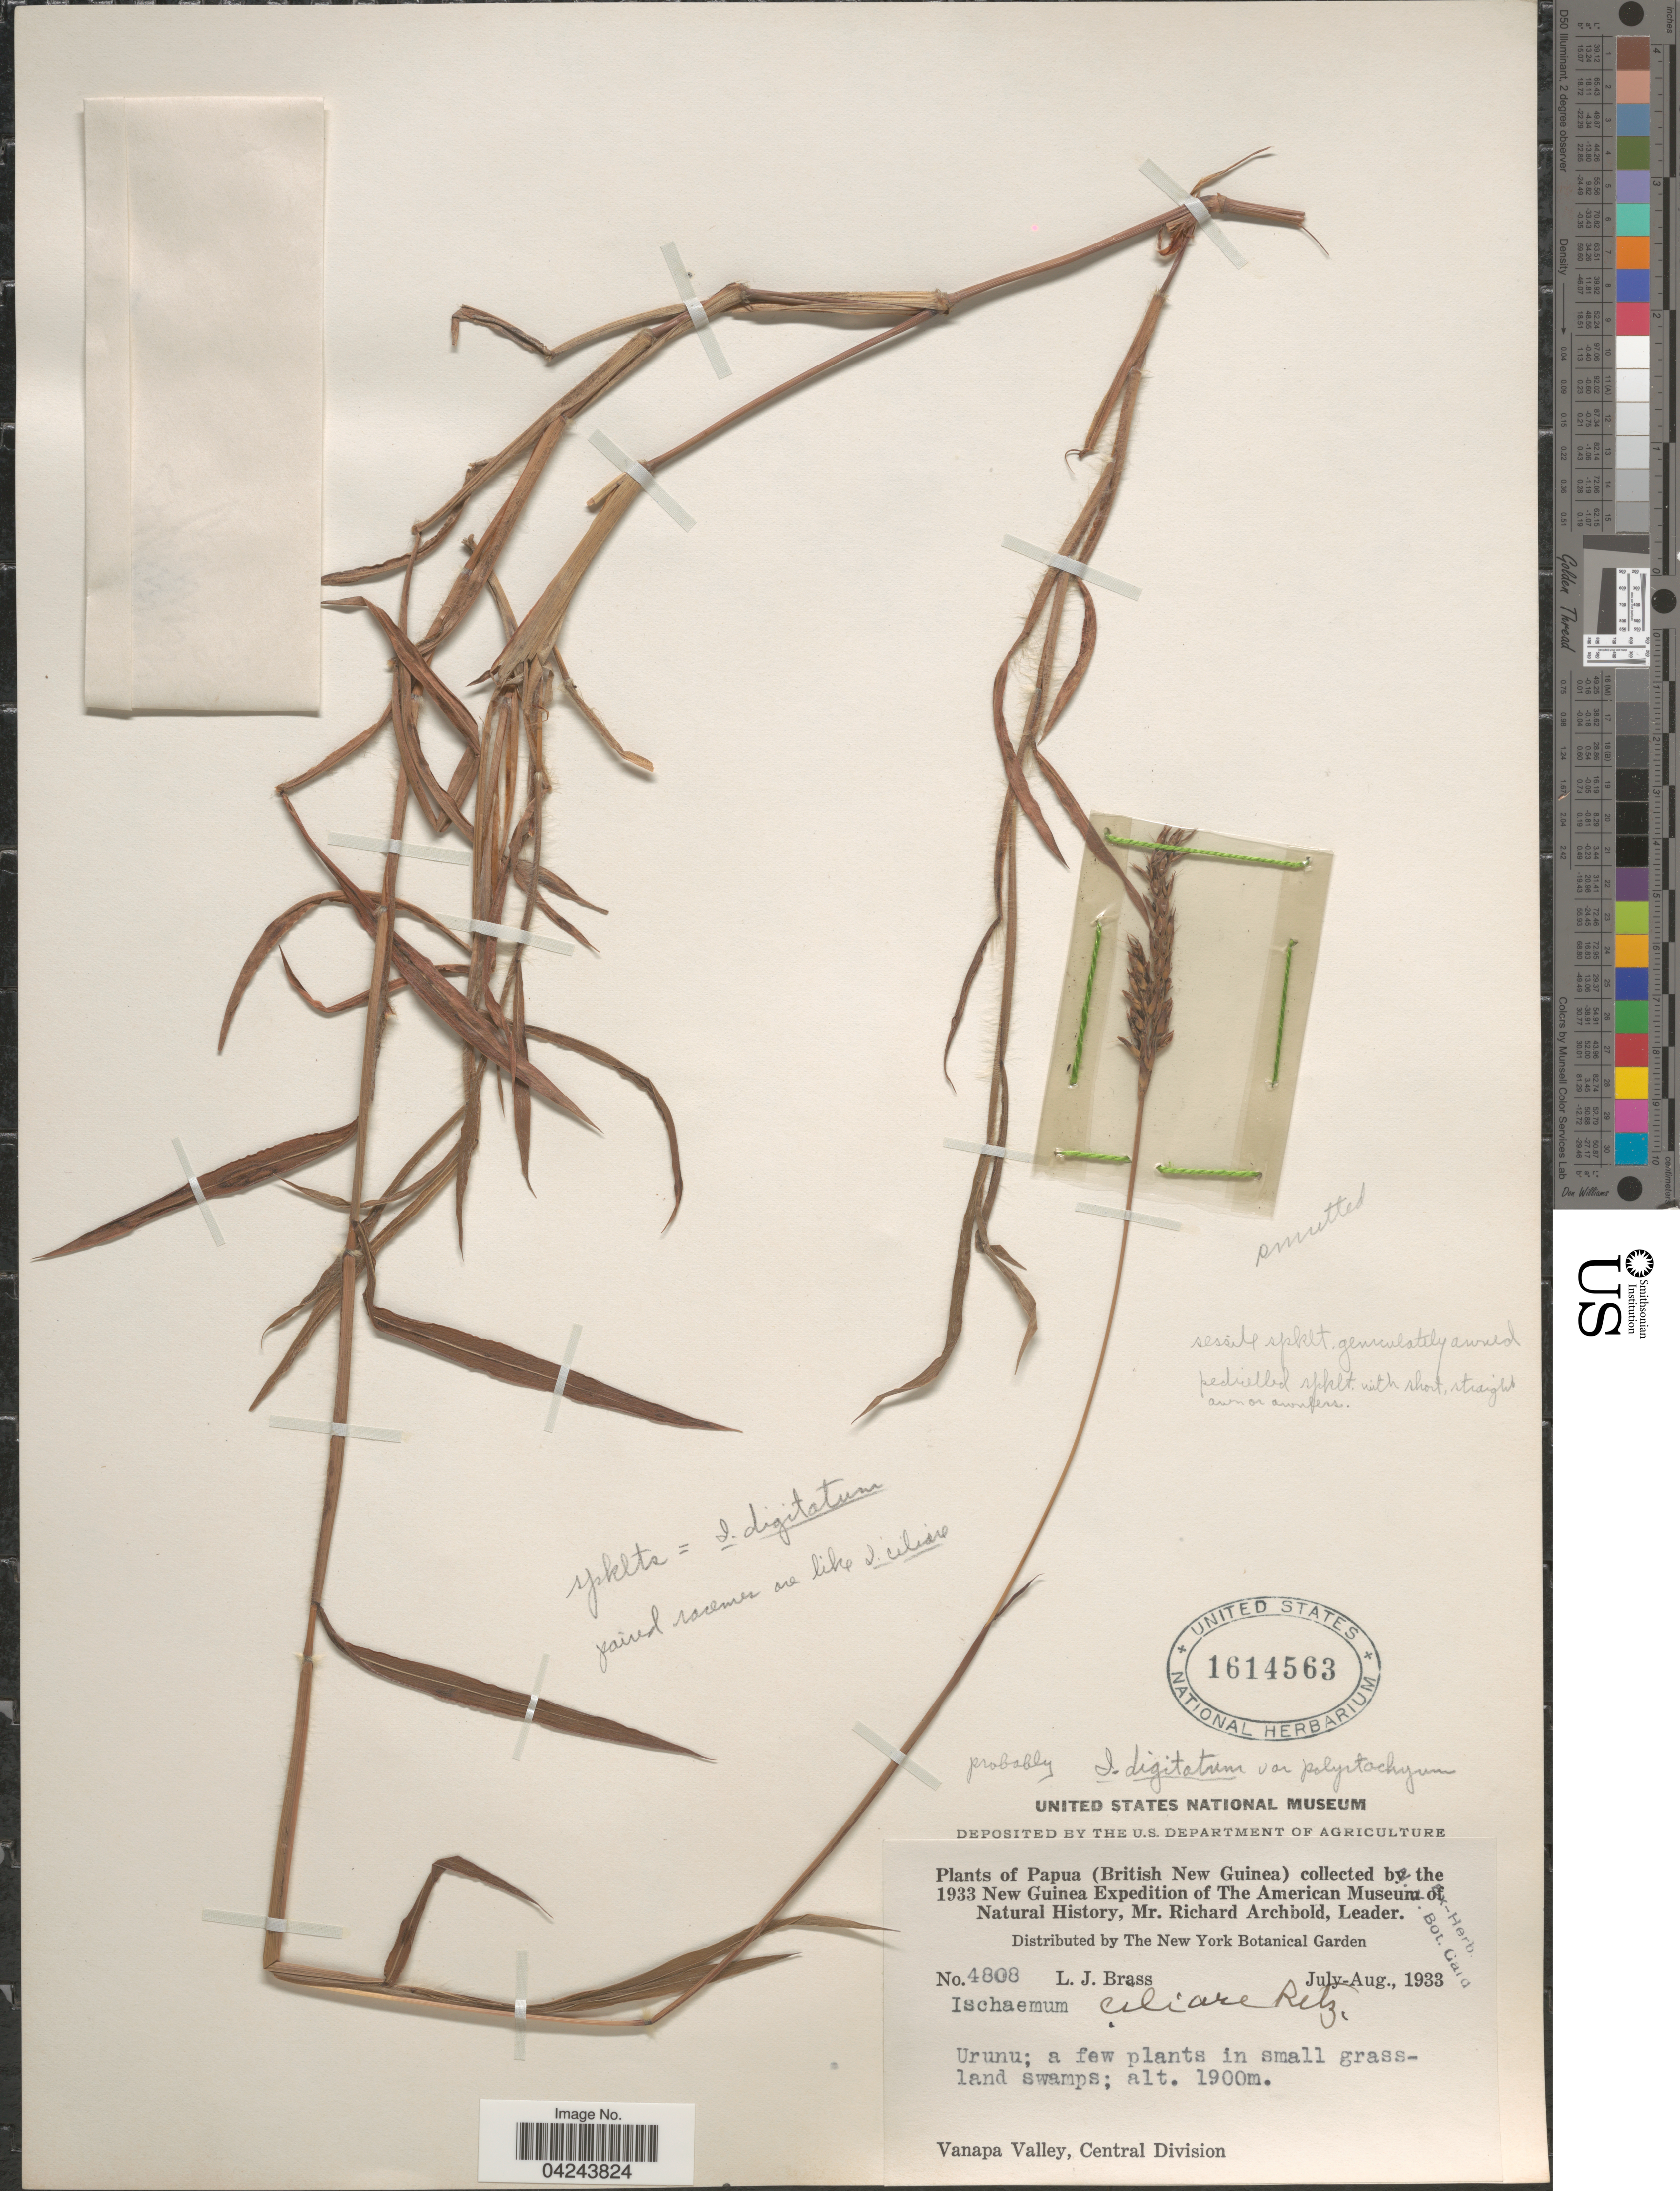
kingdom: Plantae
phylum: Tracheophyta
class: Liliopsida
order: Poales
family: Poaceae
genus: Ischaemum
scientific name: Ischaemum polystachyum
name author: J. Presl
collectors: L. J. Brass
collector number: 4808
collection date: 1933-07/1933-08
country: Papua New Guinea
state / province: Central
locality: Papua (British New Guinea). 1933 New Guinea Expedition of The American Museum of Natural History. Urunu; a few plants in small grassland swamps. Vanapa Valley, Central Division.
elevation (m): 1900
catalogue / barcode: US 1614563